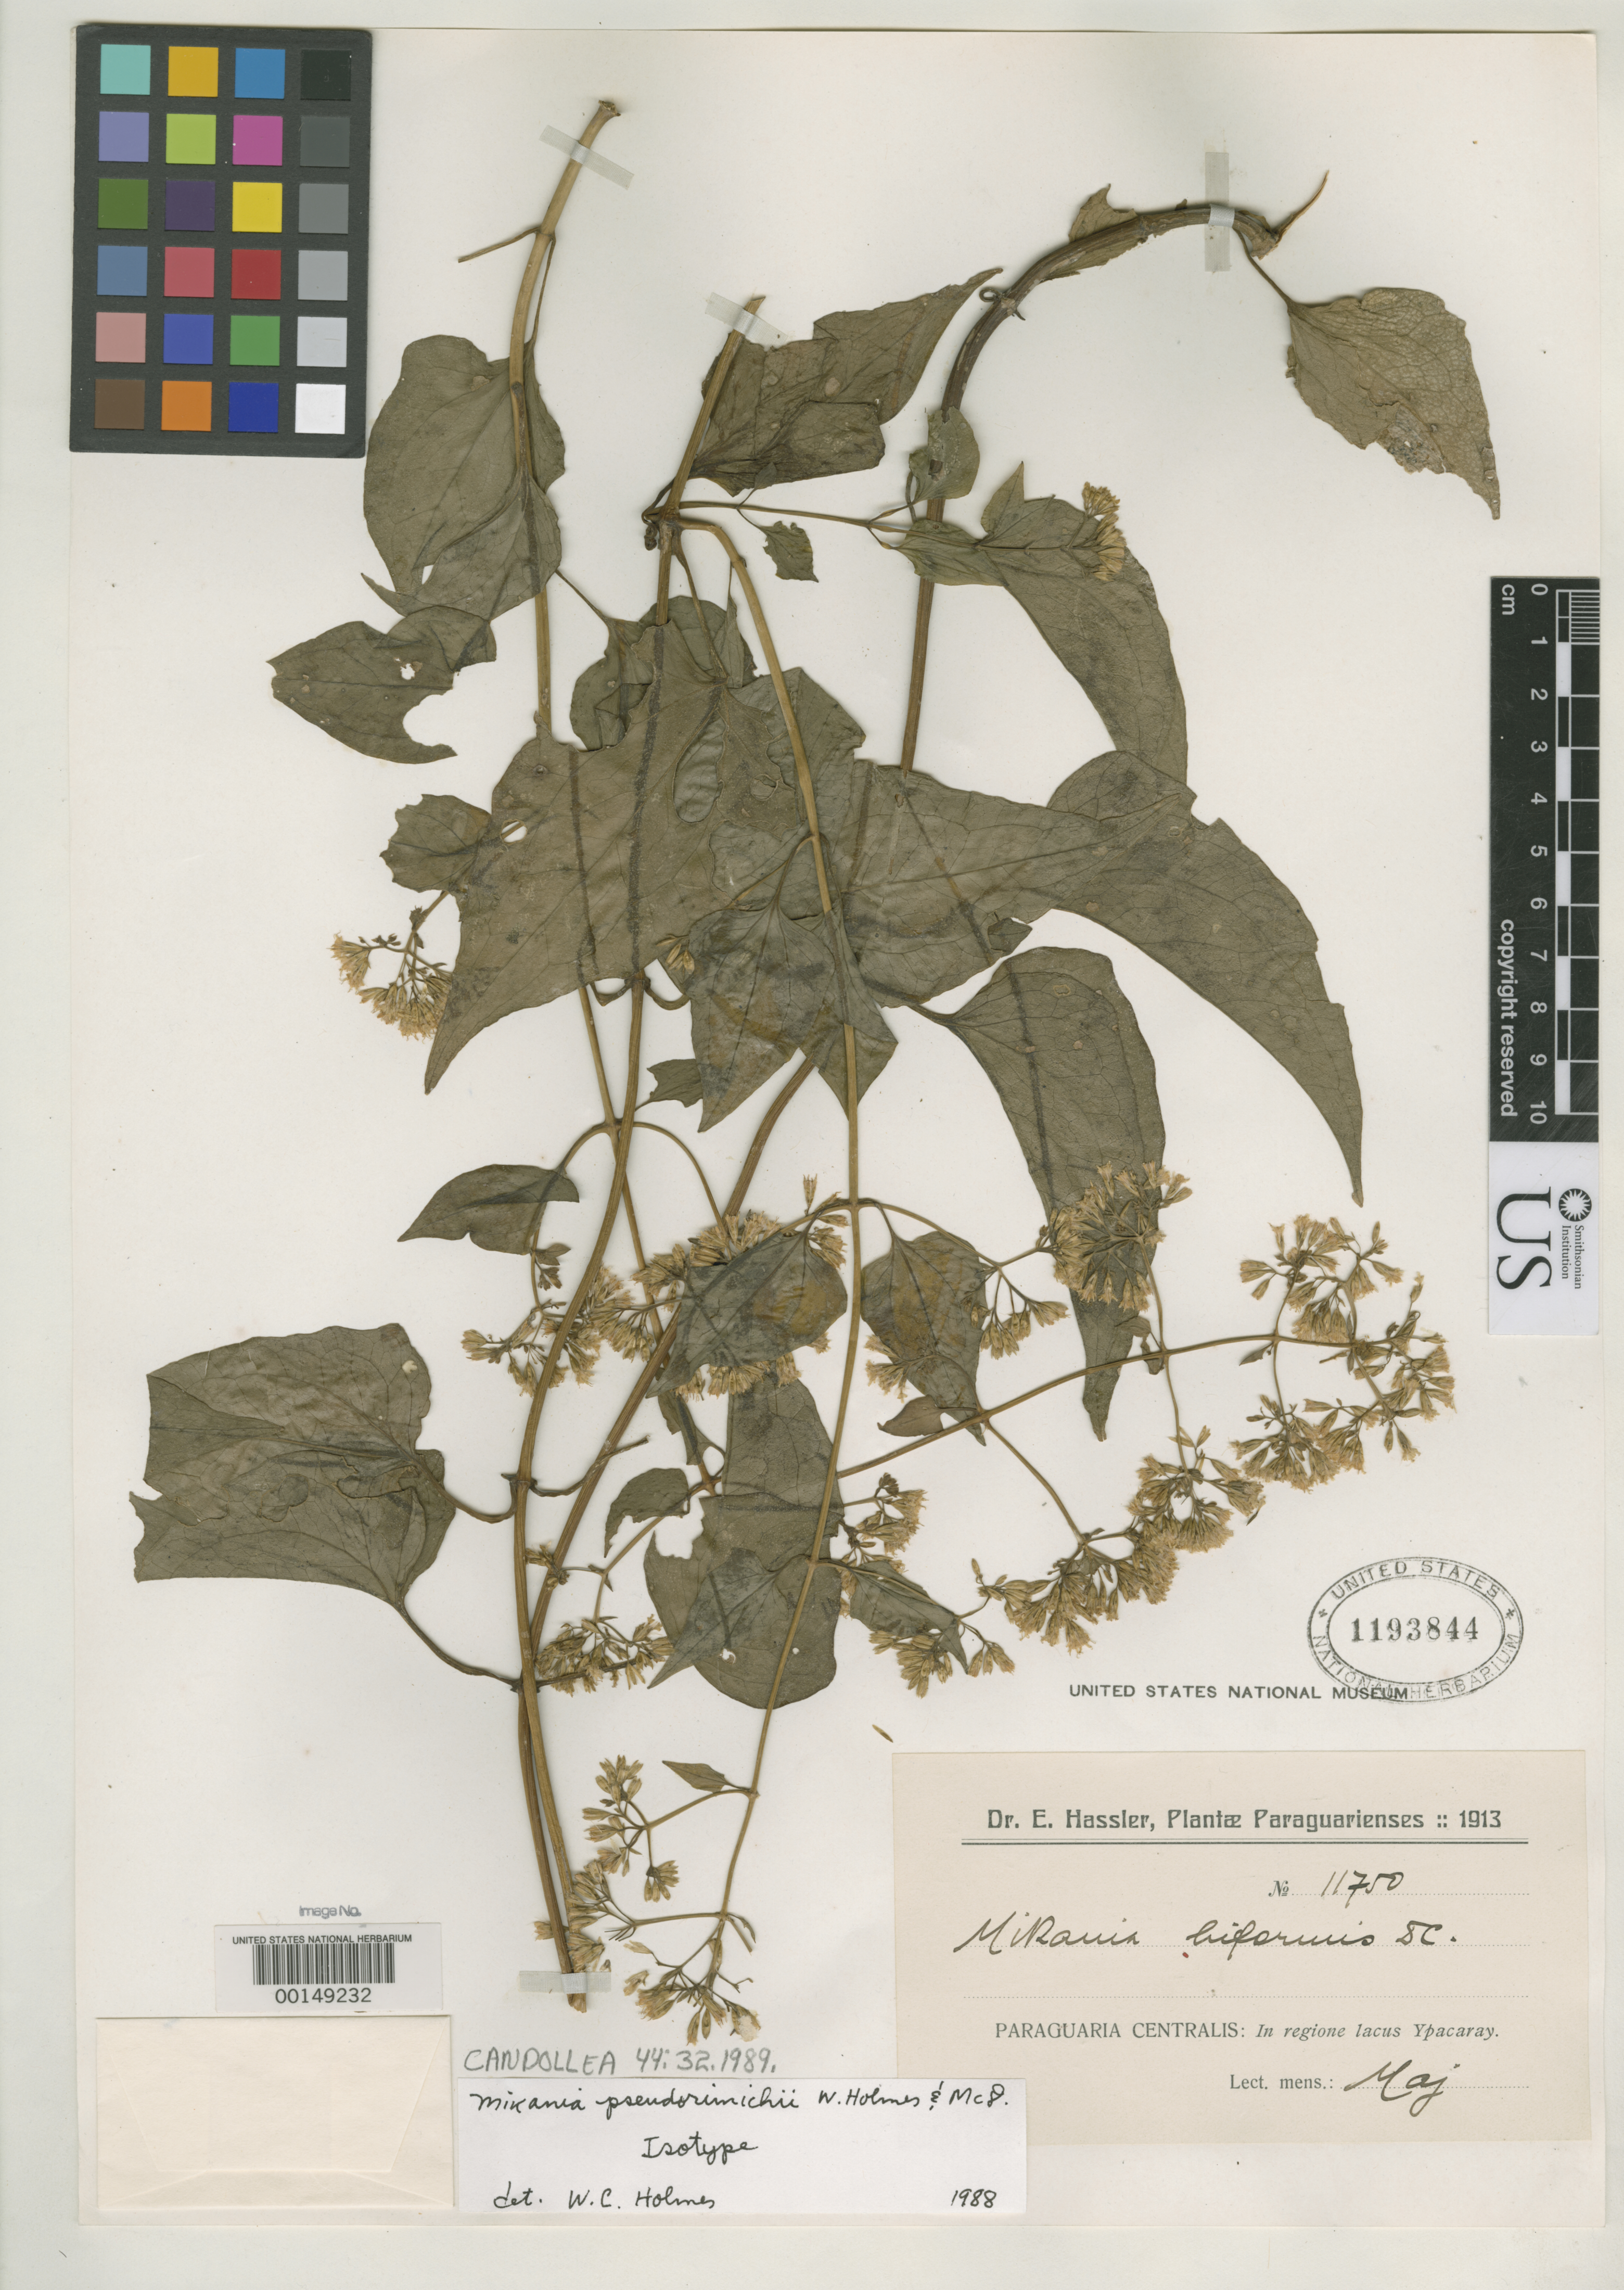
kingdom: Plantae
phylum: Tracheophyta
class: Magnoliopsida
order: Asterales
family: Asteraceae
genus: Mikania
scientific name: Mikania pseudorimachii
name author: W.C. Holmes & McDaniel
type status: Isotype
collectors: E. Hassler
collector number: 11750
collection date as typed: May 1913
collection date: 1913-05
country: Paraguay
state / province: Central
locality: Ypacaray.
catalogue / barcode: US 1193844